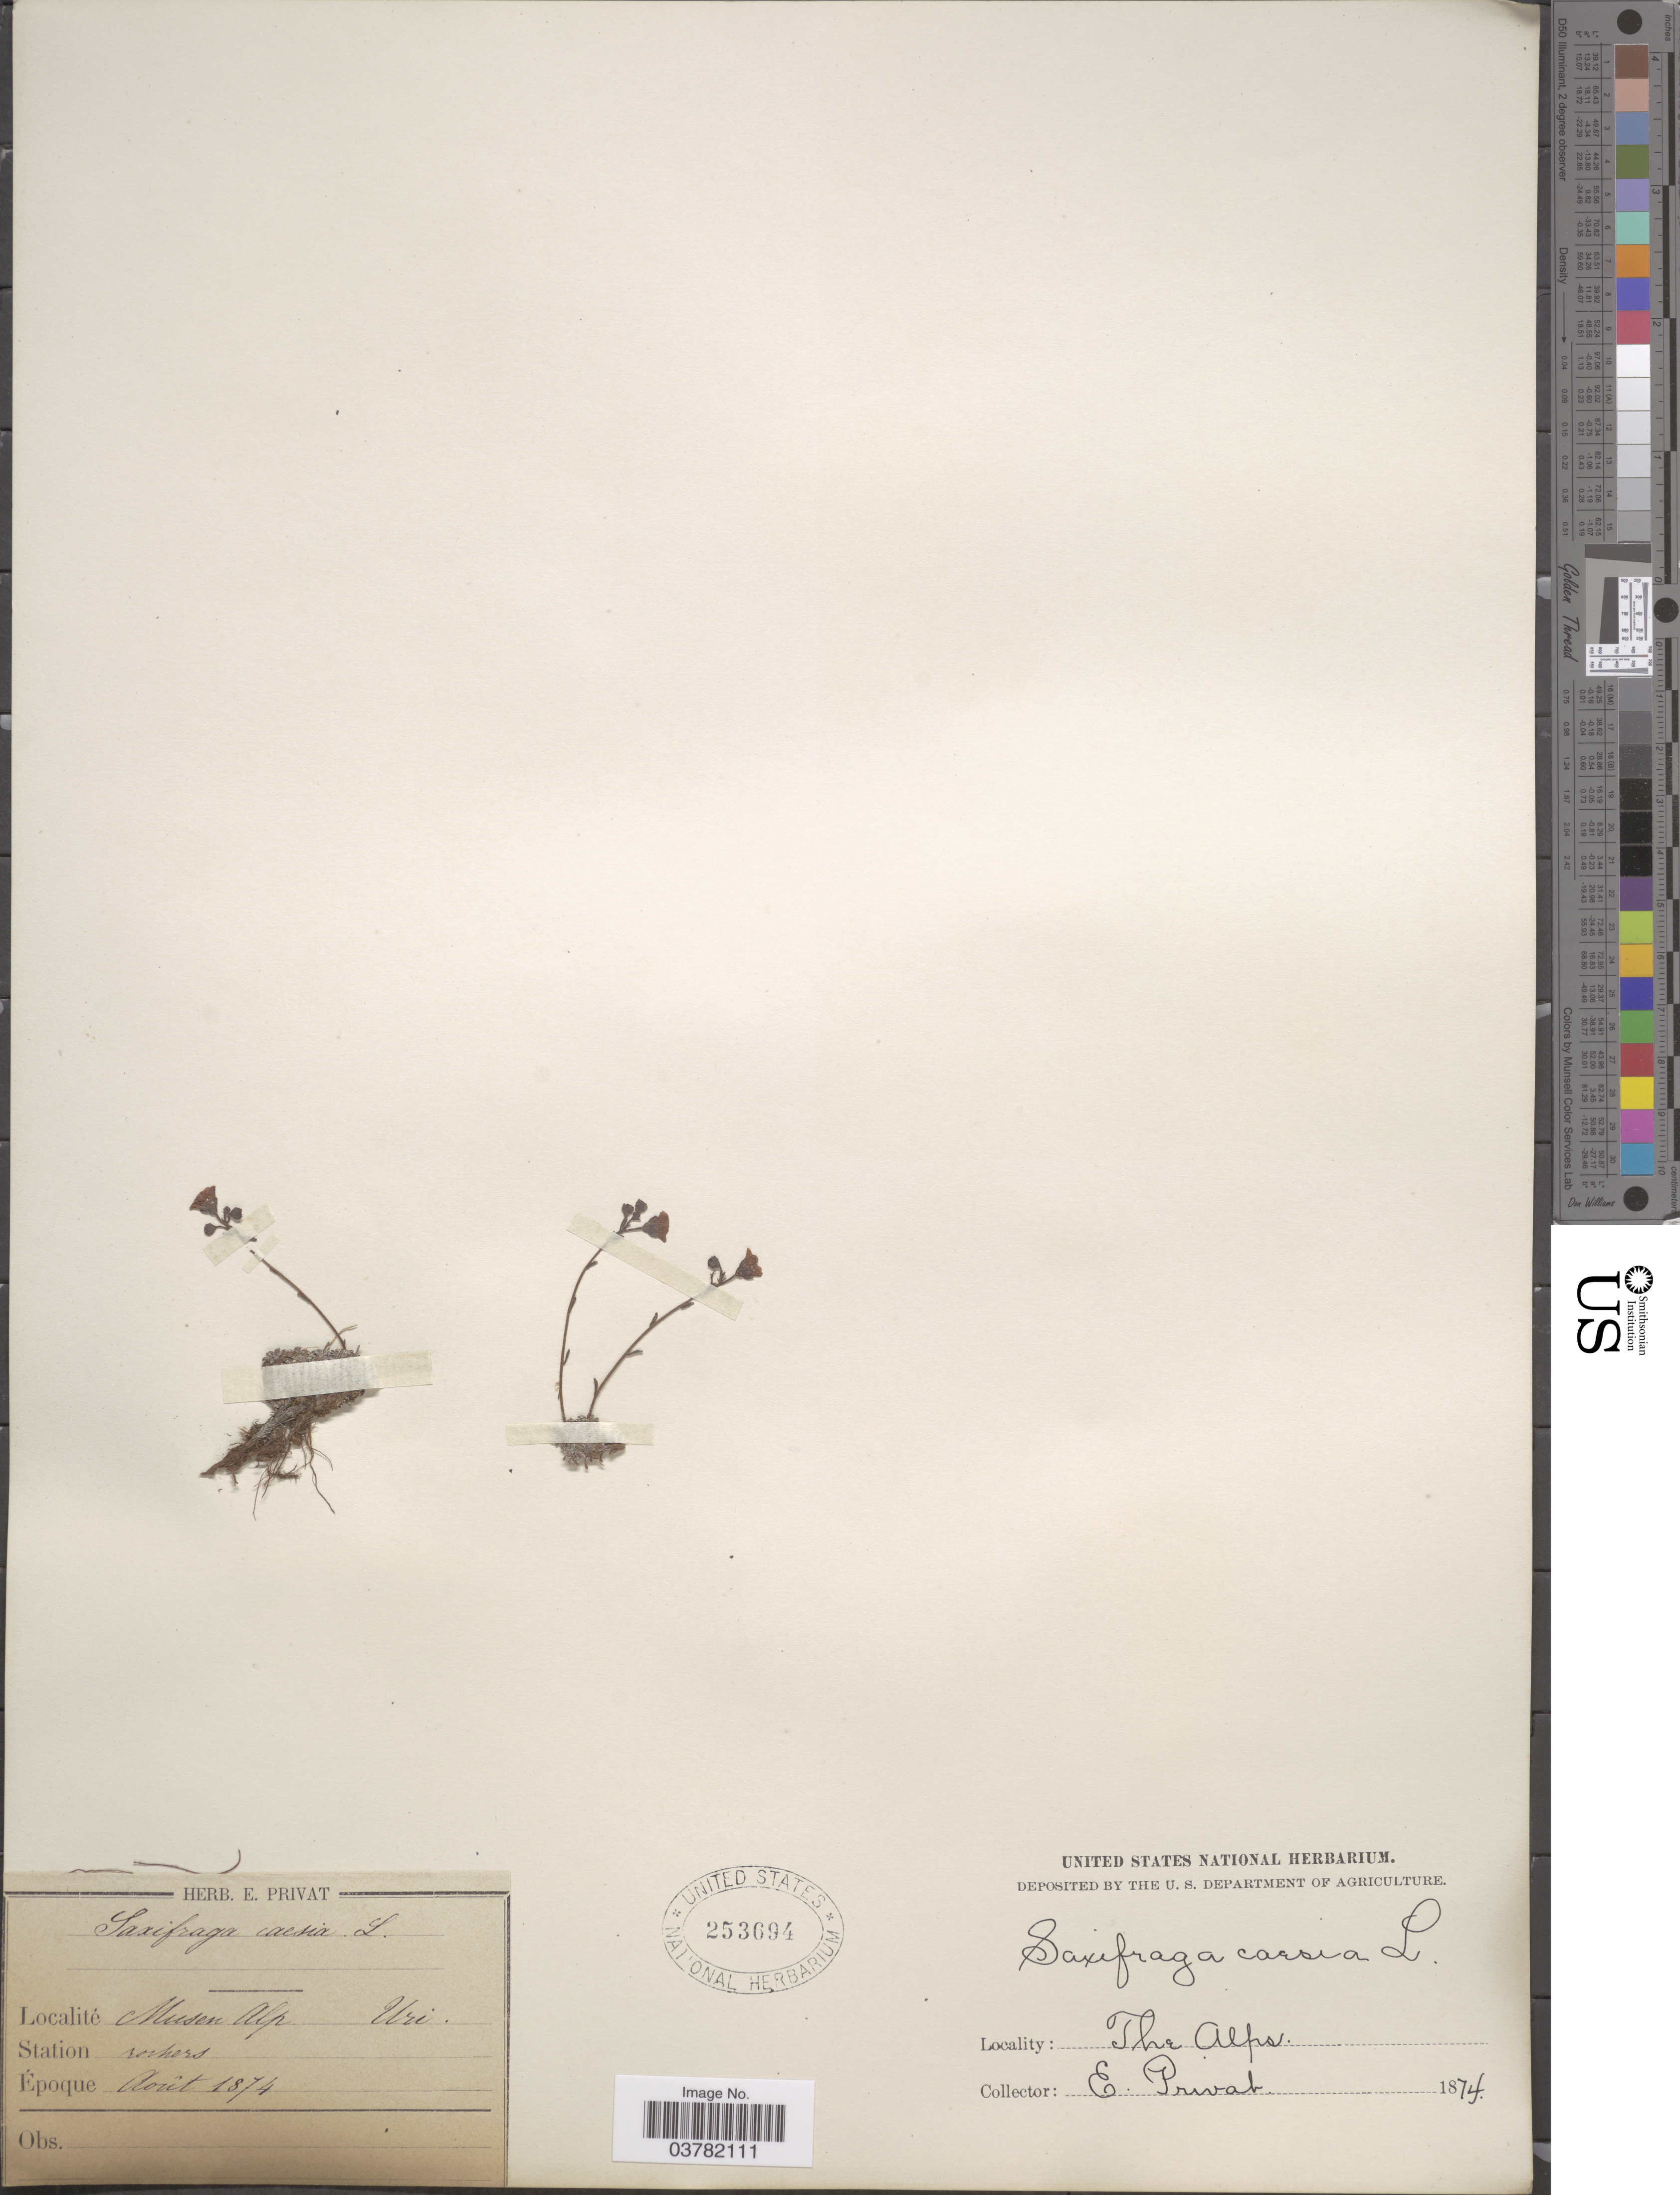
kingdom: Plantae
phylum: Tracheophyta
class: Magnoliopsida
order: Saxifragales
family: Saxifragaceae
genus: Saxifraga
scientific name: Saxifraga caesia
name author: L.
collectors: E. Privat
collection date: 1874-08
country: Switzerland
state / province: Uri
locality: Musen Alp. Station rochers. The Alps.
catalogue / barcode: US 253694